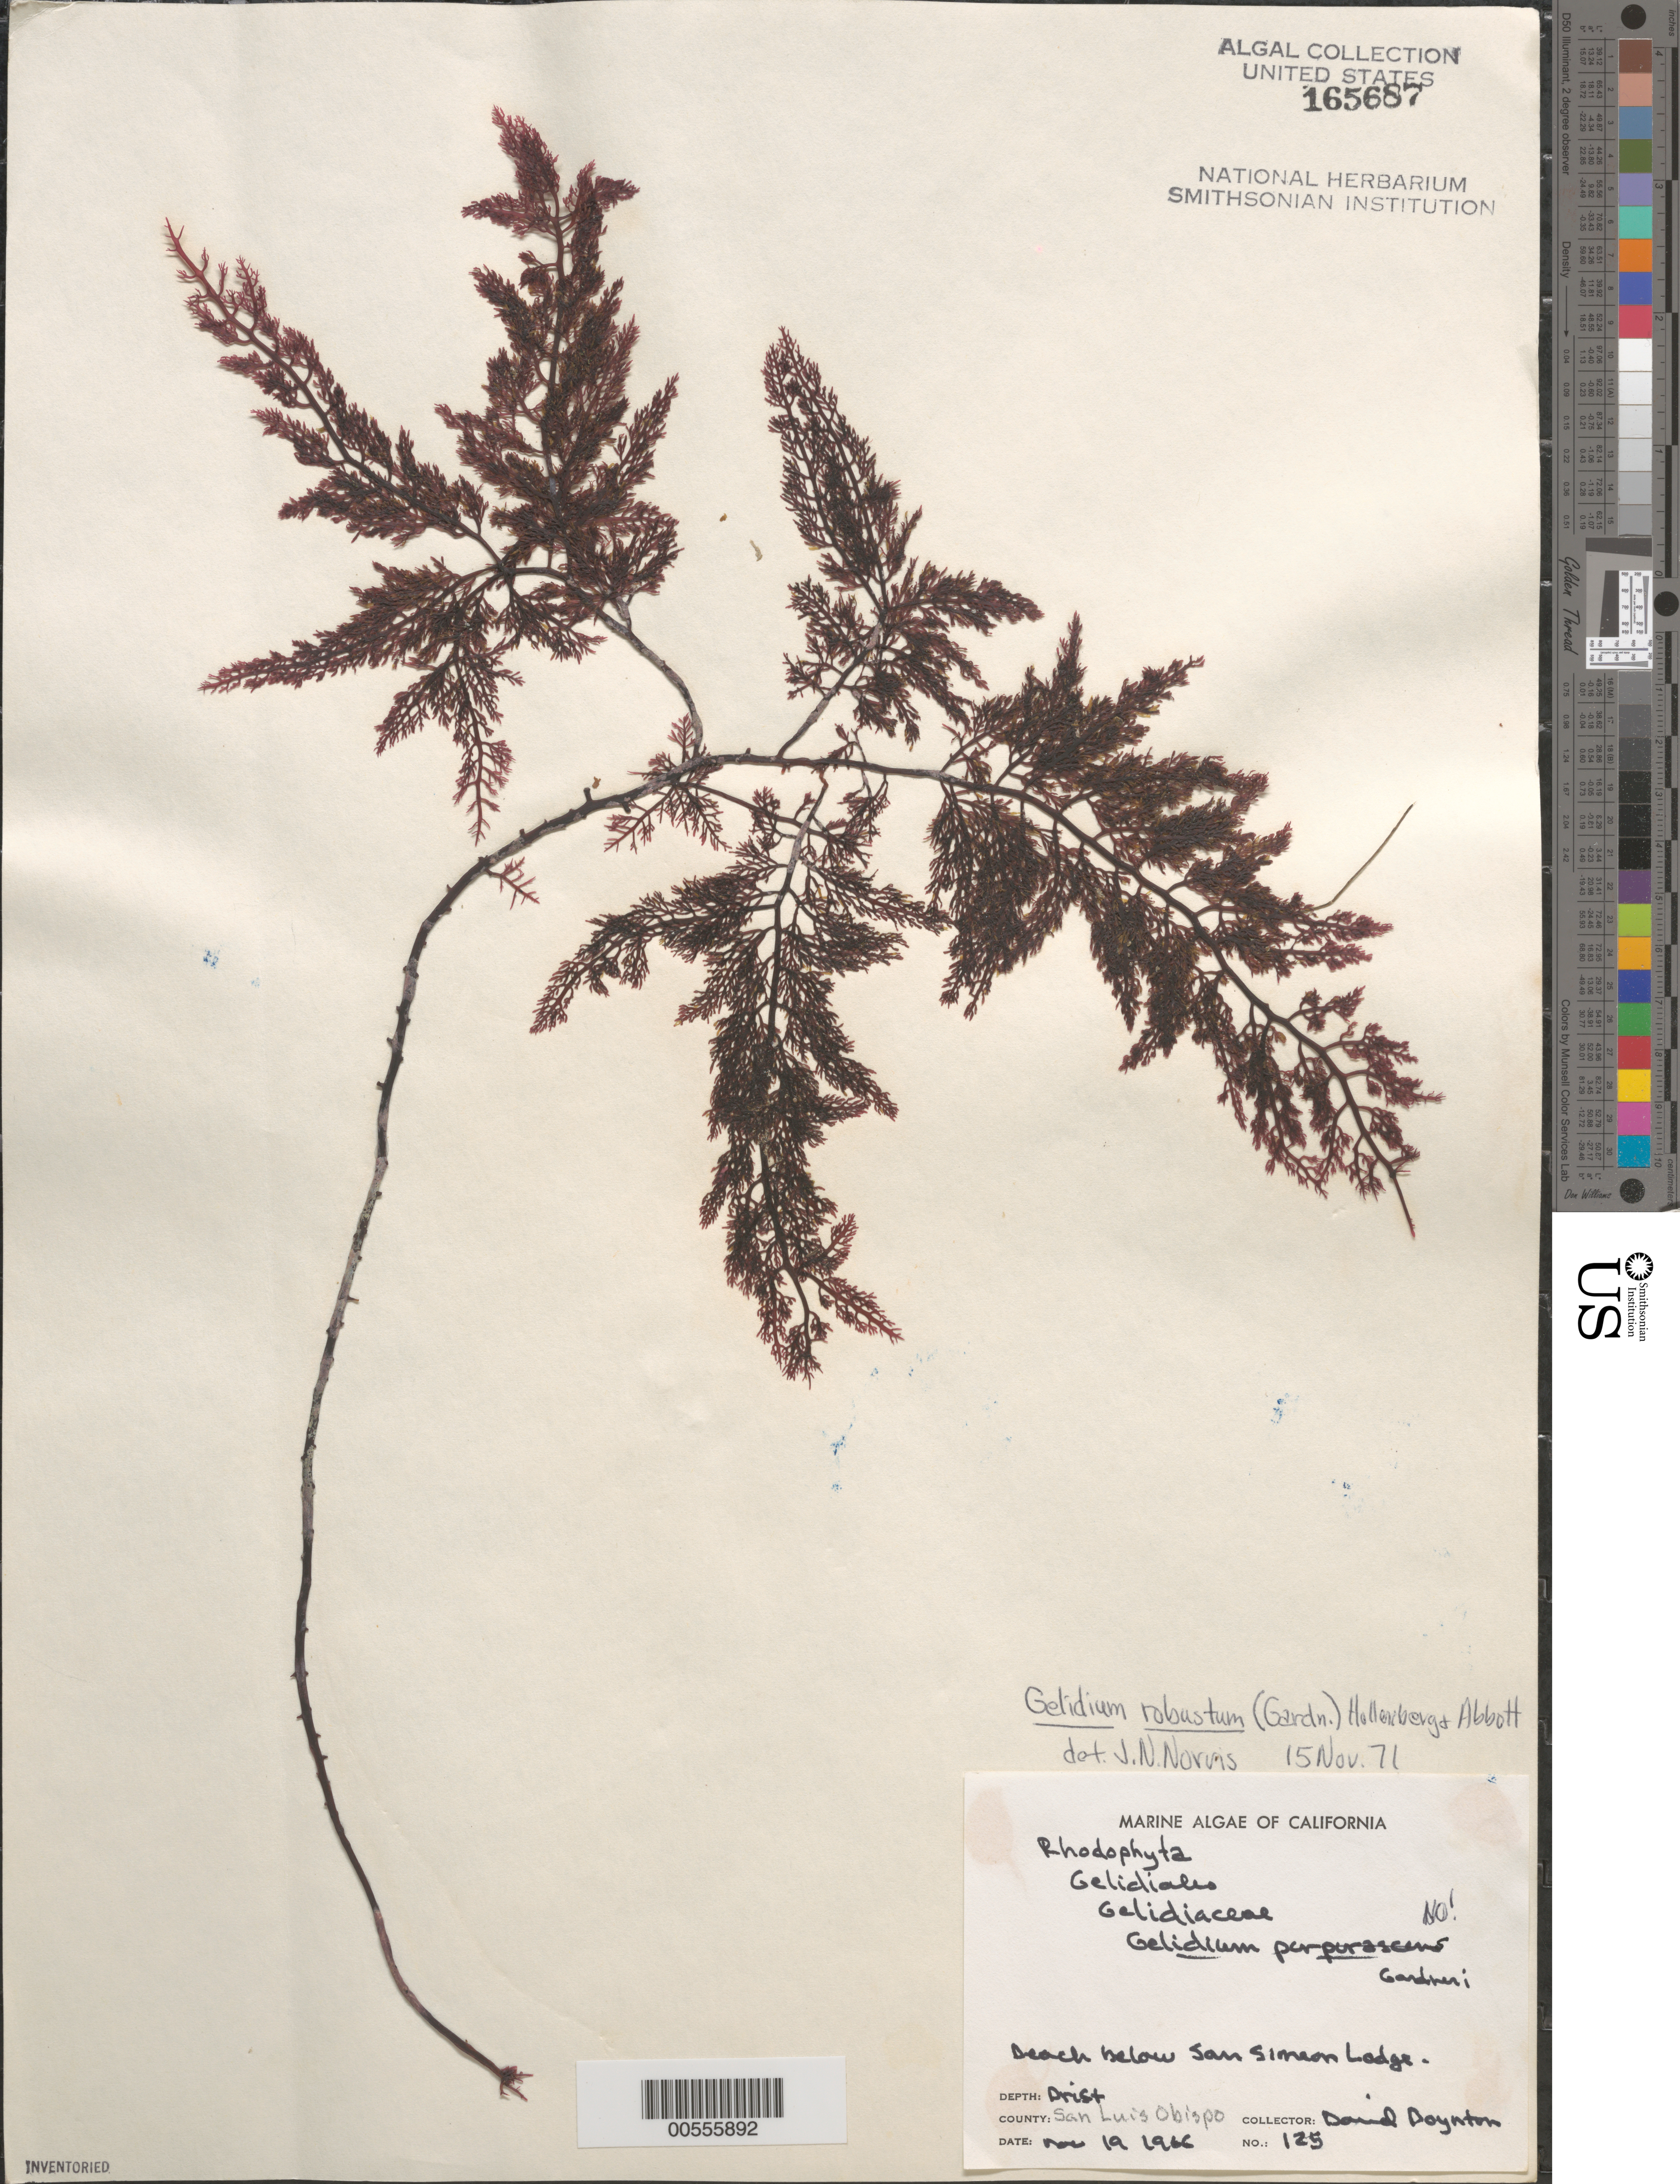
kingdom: Plantae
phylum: Rhodophyta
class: Florideophyceae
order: Gelidiales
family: Gelidiaceae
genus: Gelidium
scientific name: Gelidium robustum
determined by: Norris, James N.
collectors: D. Boynton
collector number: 125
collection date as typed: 19 Nov 1966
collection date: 1966-11-19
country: United States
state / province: California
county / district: San Luis Obispo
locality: Near San Simeon Lodge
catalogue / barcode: US 165687